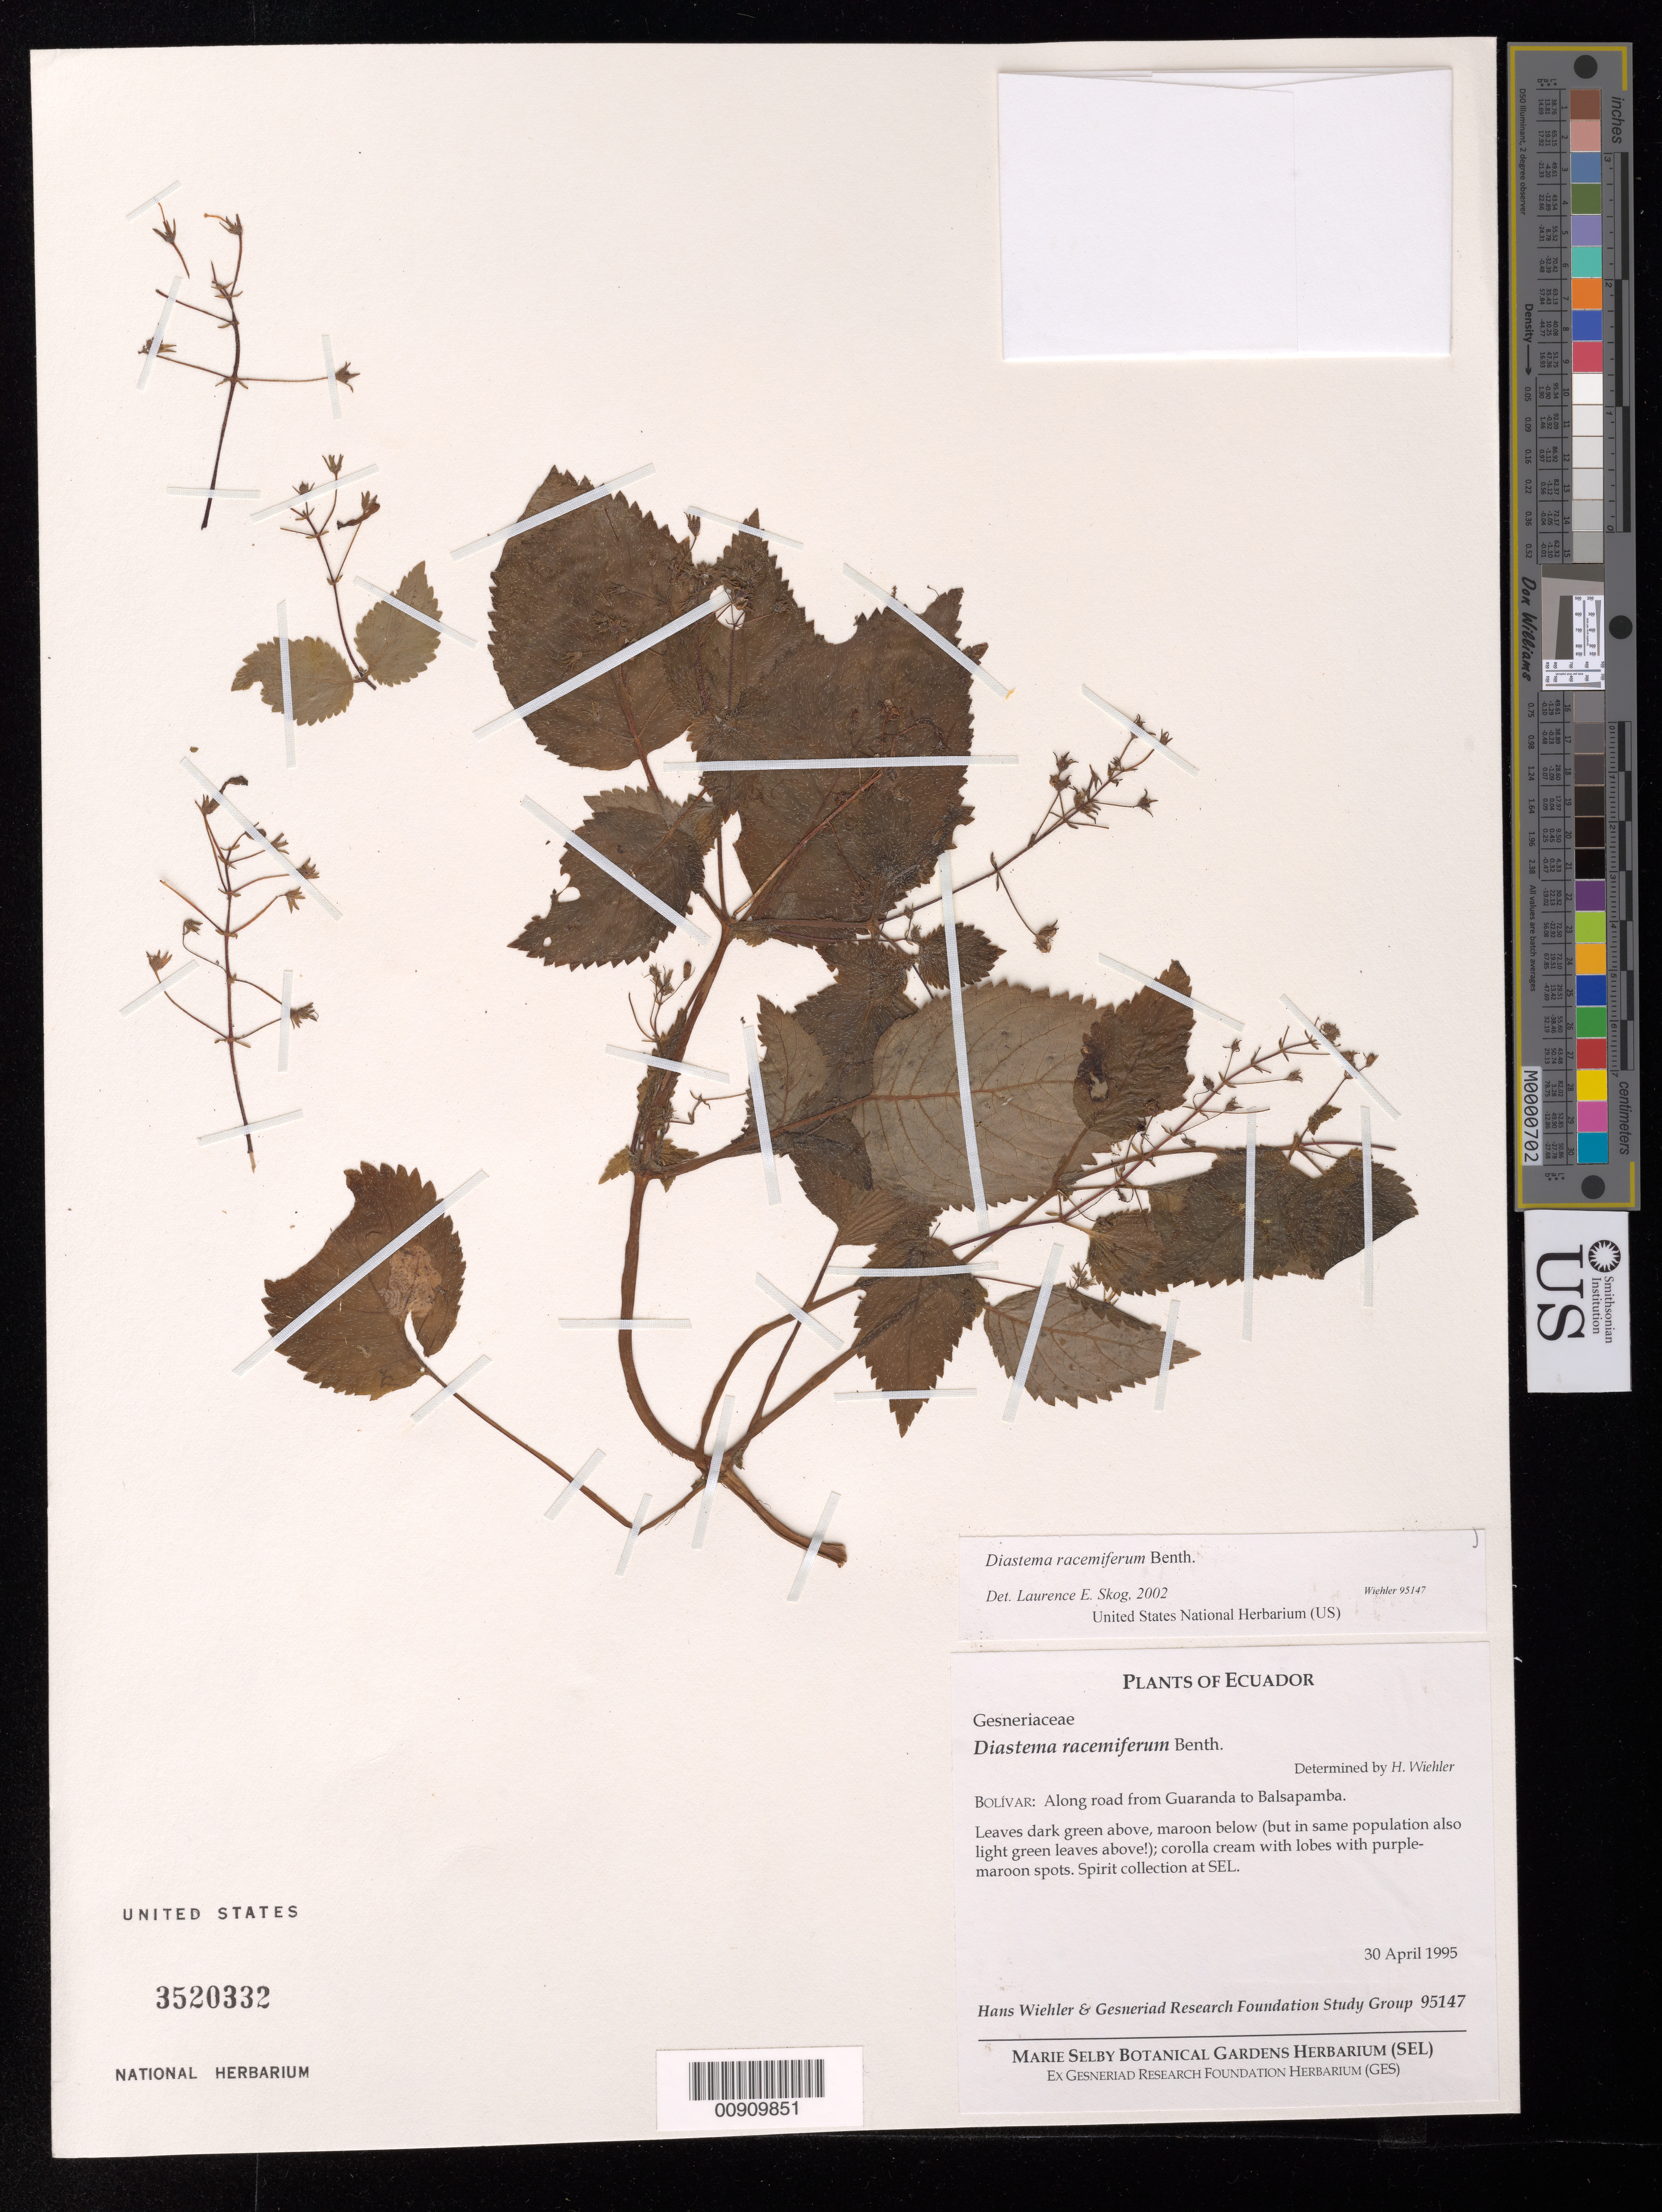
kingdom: Plantae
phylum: Tracheophyta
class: Magnoliopsida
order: Lamiales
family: Gesneriaceae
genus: Diastema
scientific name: Diastema racemiferum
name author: Benth.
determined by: Skog, Laurence E.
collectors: H. J. Wiehler & GRF Study Group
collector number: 95147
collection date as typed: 30 Apr 1995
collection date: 1995-04-30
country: Ecuador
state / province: Bolívar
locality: Bolívar: along road from Guaranda to Balsapampa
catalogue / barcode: US 3520332